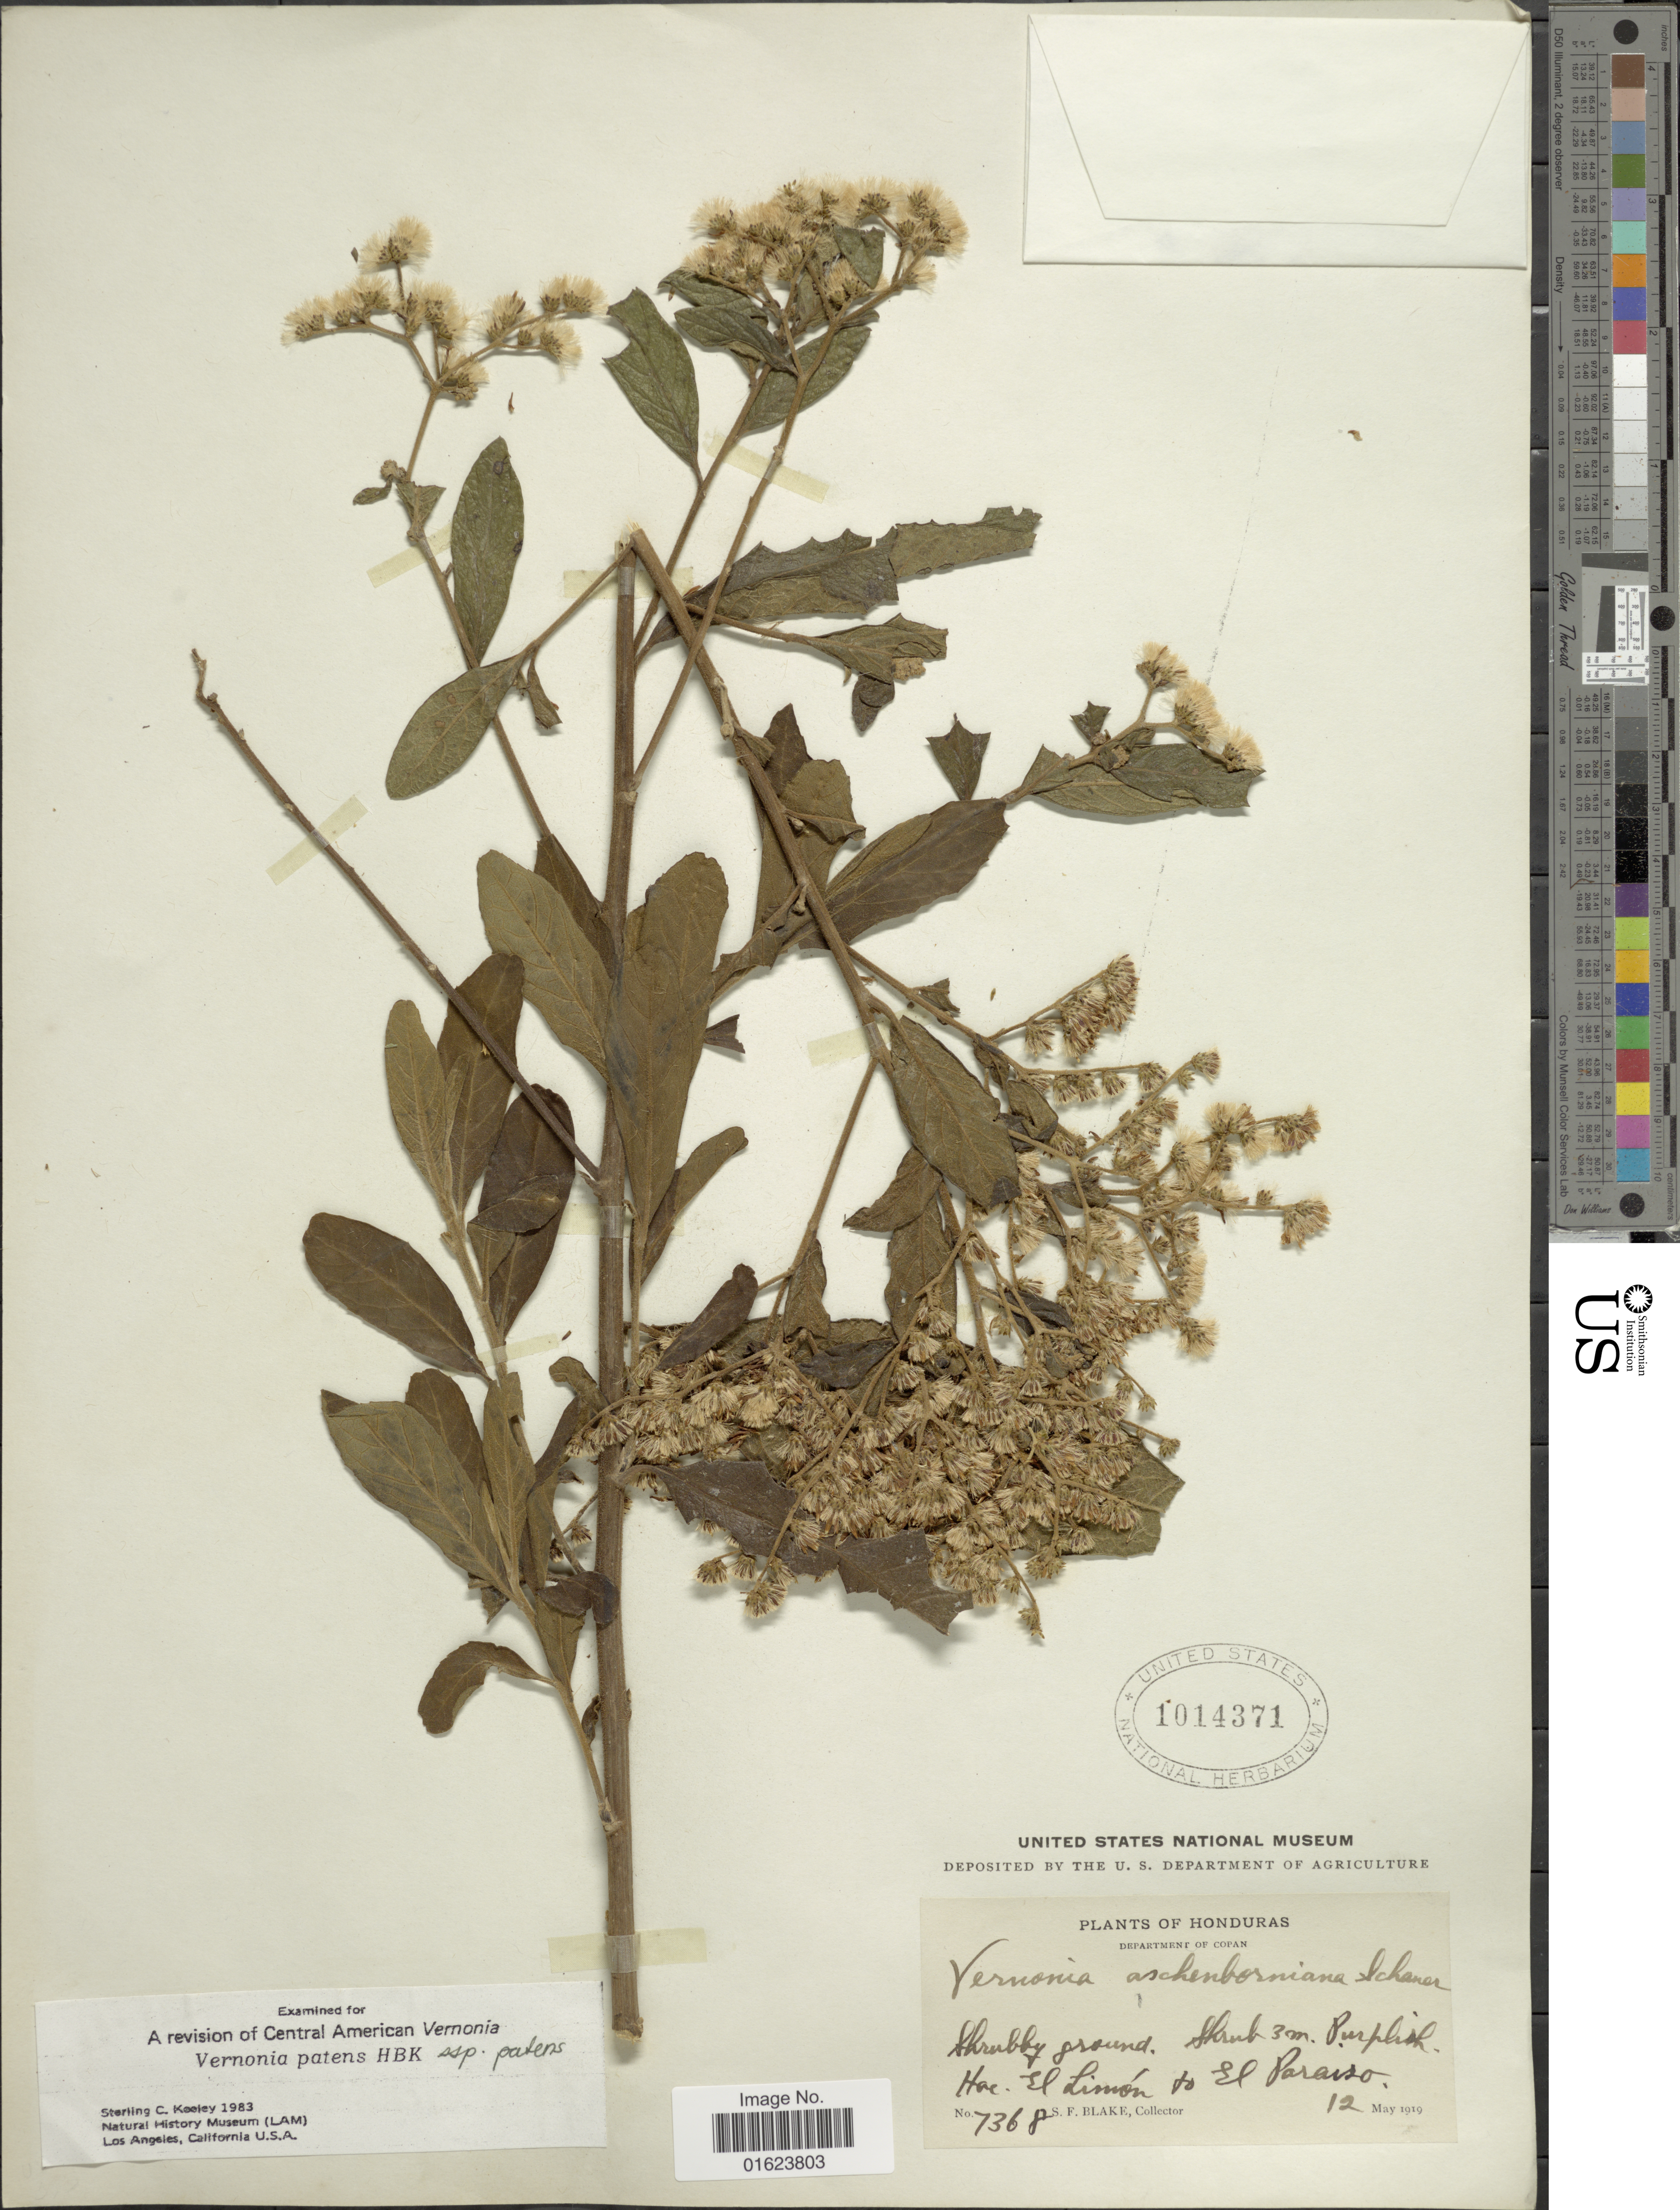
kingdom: Plantae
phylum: Tracheophyta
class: Magnoliopsida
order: Asterales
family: Asteraceae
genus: Vernonanthura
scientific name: Vernonanthura patens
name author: (Kunth) H. Rob.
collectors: S. Blake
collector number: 7368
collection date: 1919-05-12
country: Honduras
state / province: Copán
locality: Department of Copan, Hac. El Limon to El Paraizo.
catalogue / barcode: US 1014371